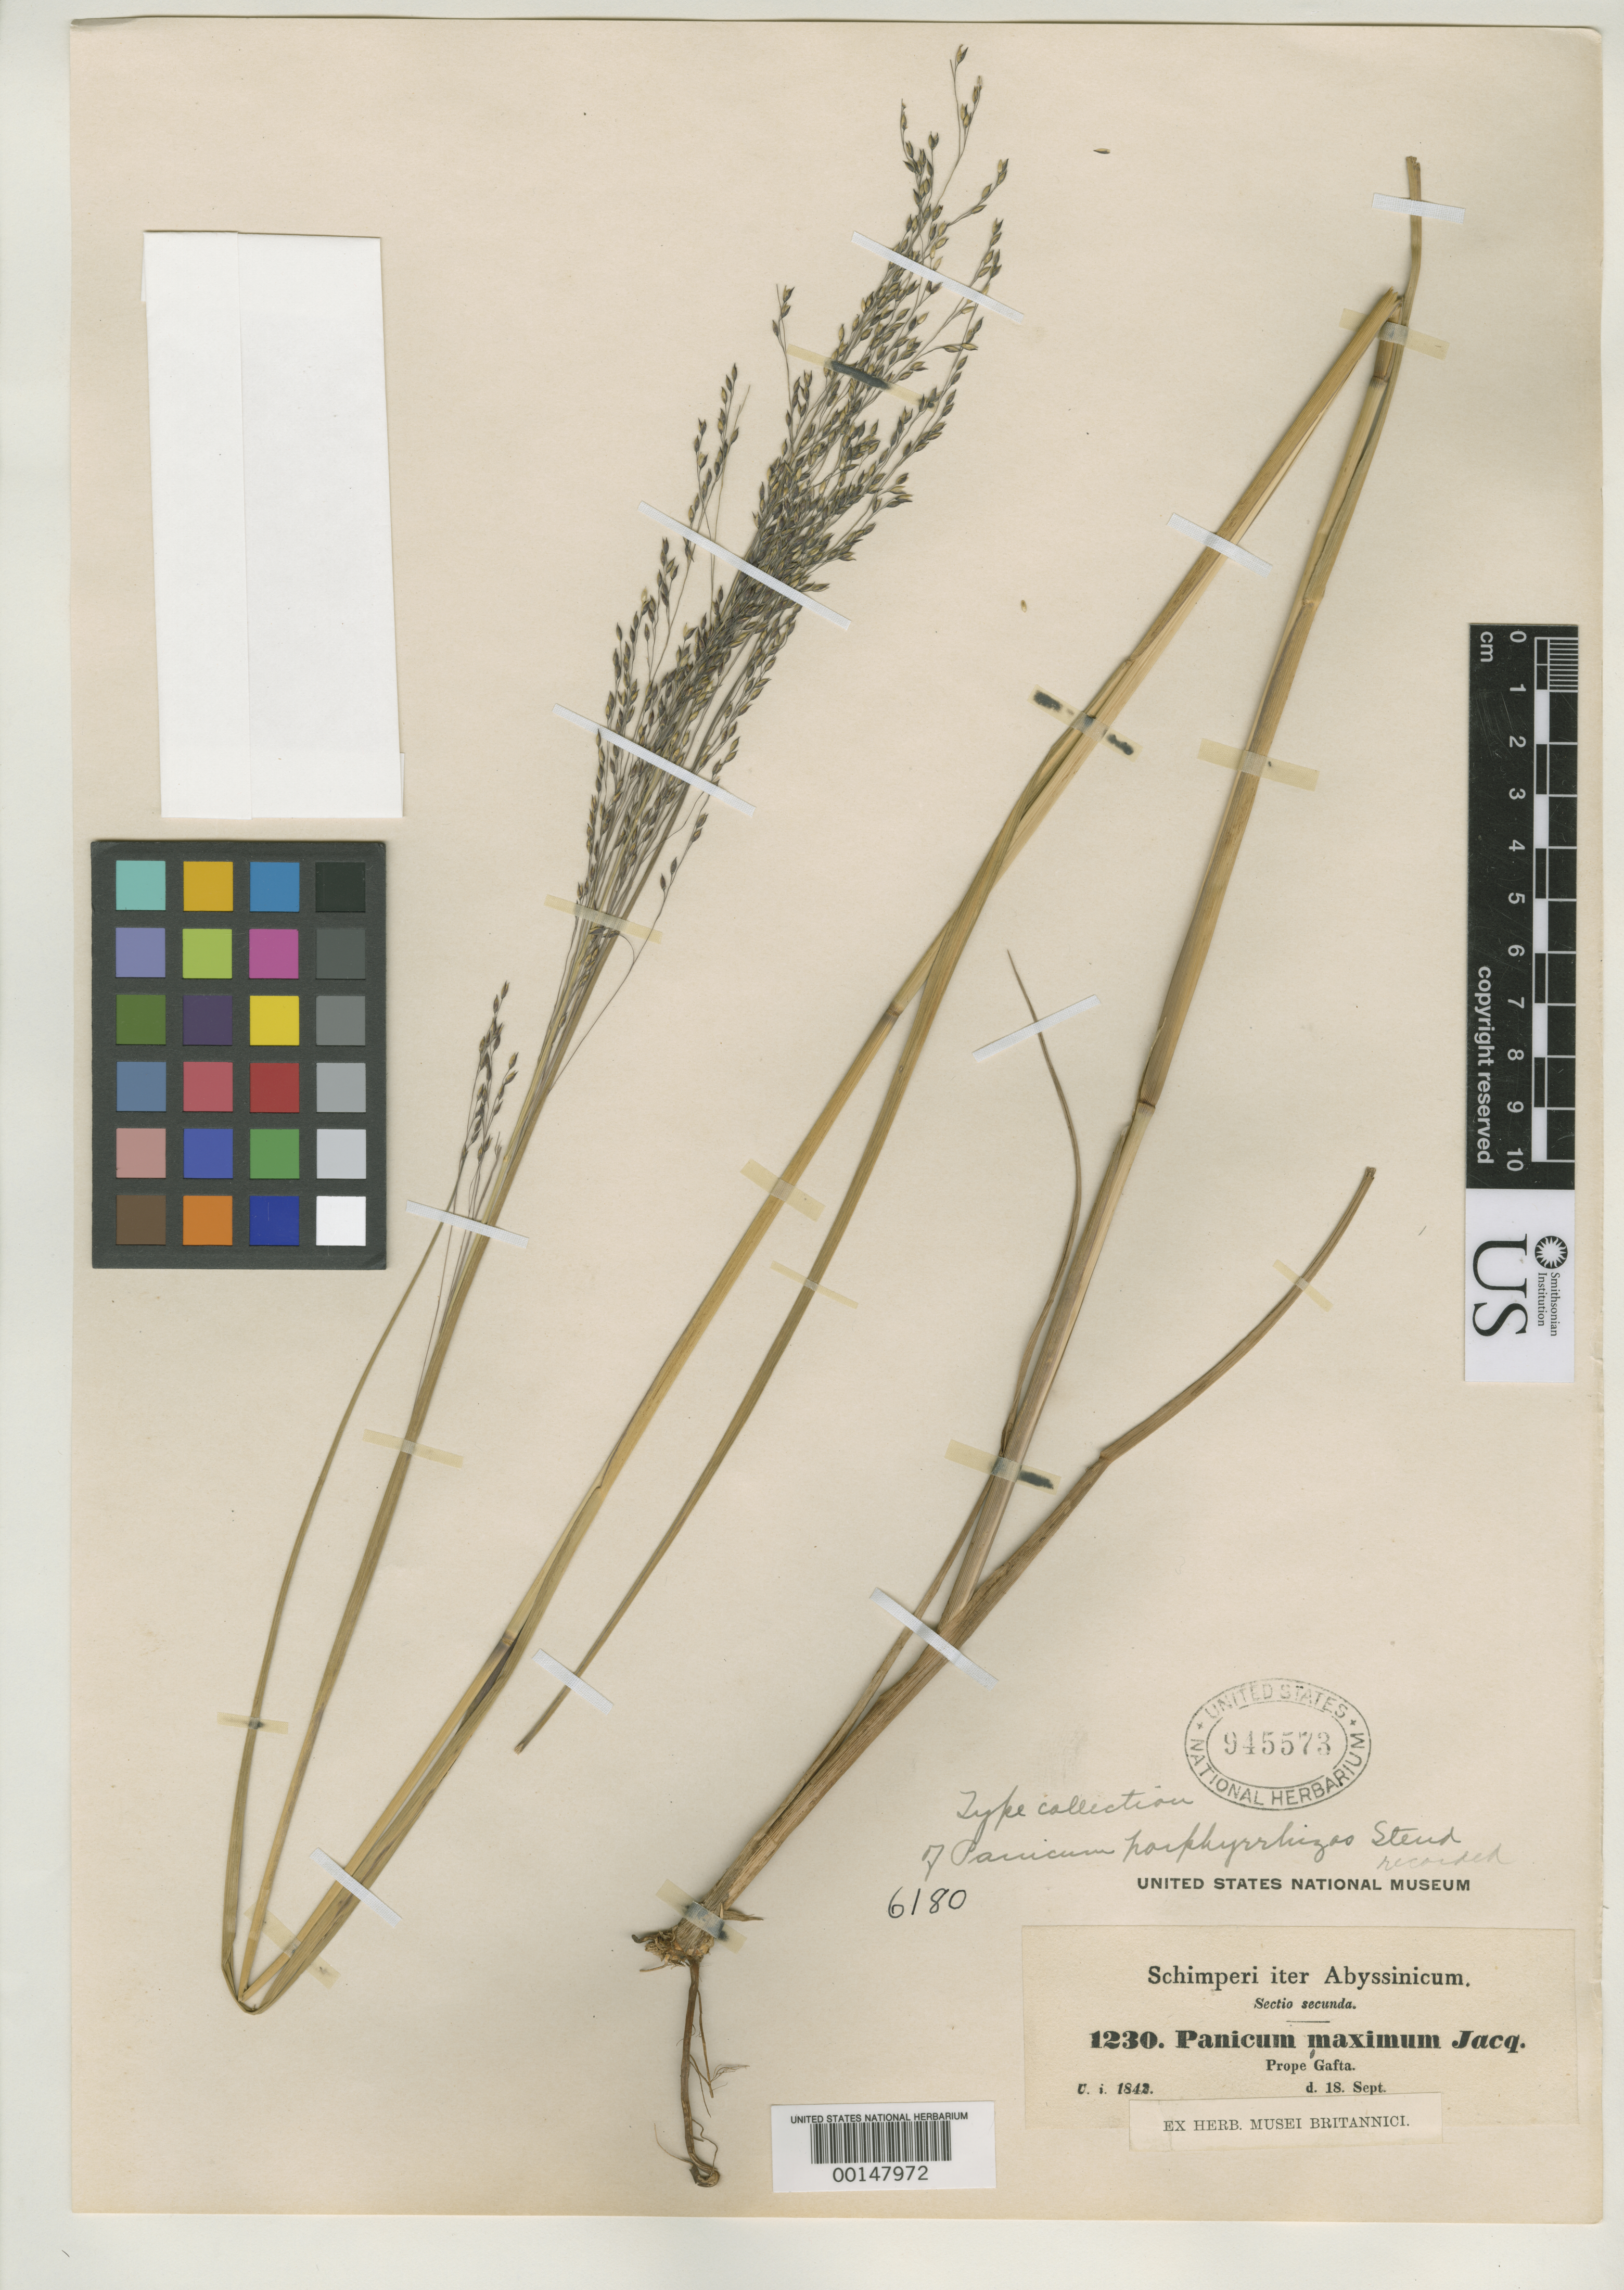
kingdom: Plantae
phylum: Tracheophyta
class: Liliopsida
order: Poales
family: Poaceae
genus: Panicum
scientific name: Panicum porphyrrhizos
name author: Steud.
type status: Isosyntype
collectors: G. W. Schimper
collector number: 1230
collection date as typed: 18 Sep 1842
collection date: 1842-09-18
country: Ethiopia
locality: Gafta.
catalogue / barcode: US 945573